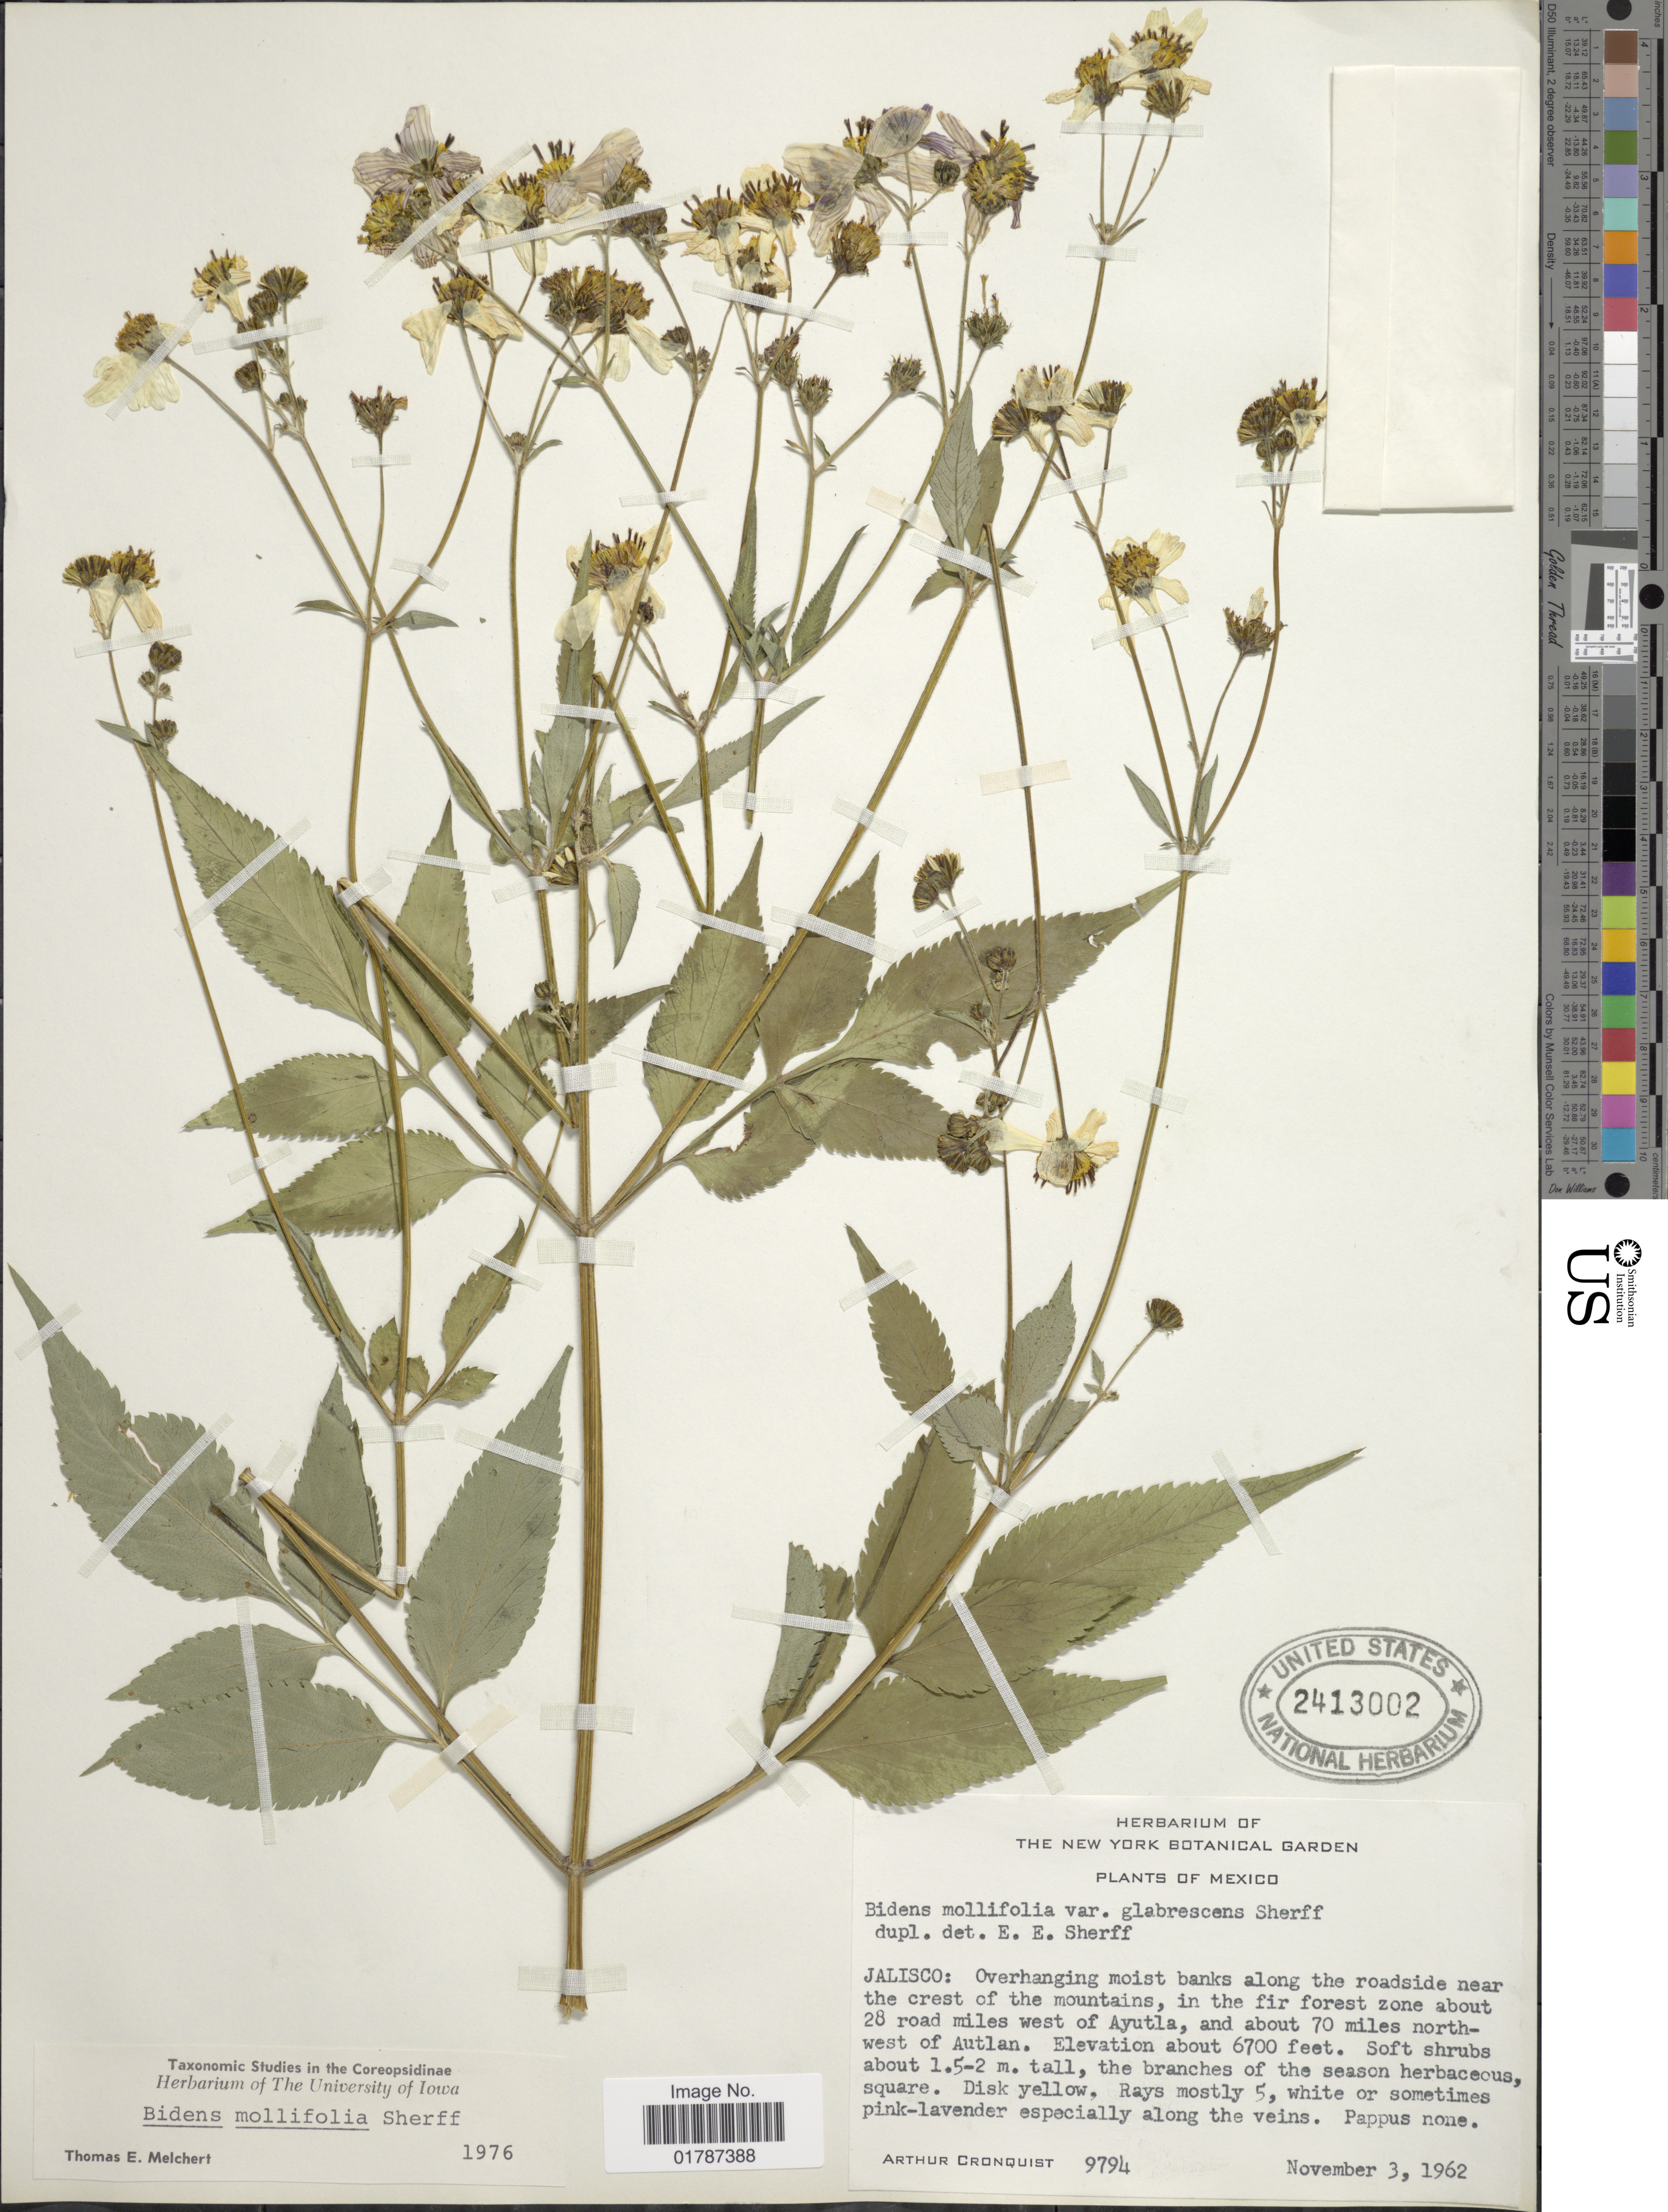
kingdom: Plantae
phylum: Tracheophyta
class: Magnoliopsida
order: Asterales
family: Asteraceae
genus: Bidens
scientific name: Bidens mollifolia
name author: Sherff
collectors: A. J. Cronquist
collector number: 9794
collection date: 1962-11-03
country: Mexico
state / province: Jalisco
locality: Jalisco: Overhanging moist banks along the roadside near the crest of the mountains, in the fir forest zone about 28 road miles west of Ayutla, and about 70 miles northwest of Autlan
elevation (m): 2042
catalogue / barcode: US 2413002